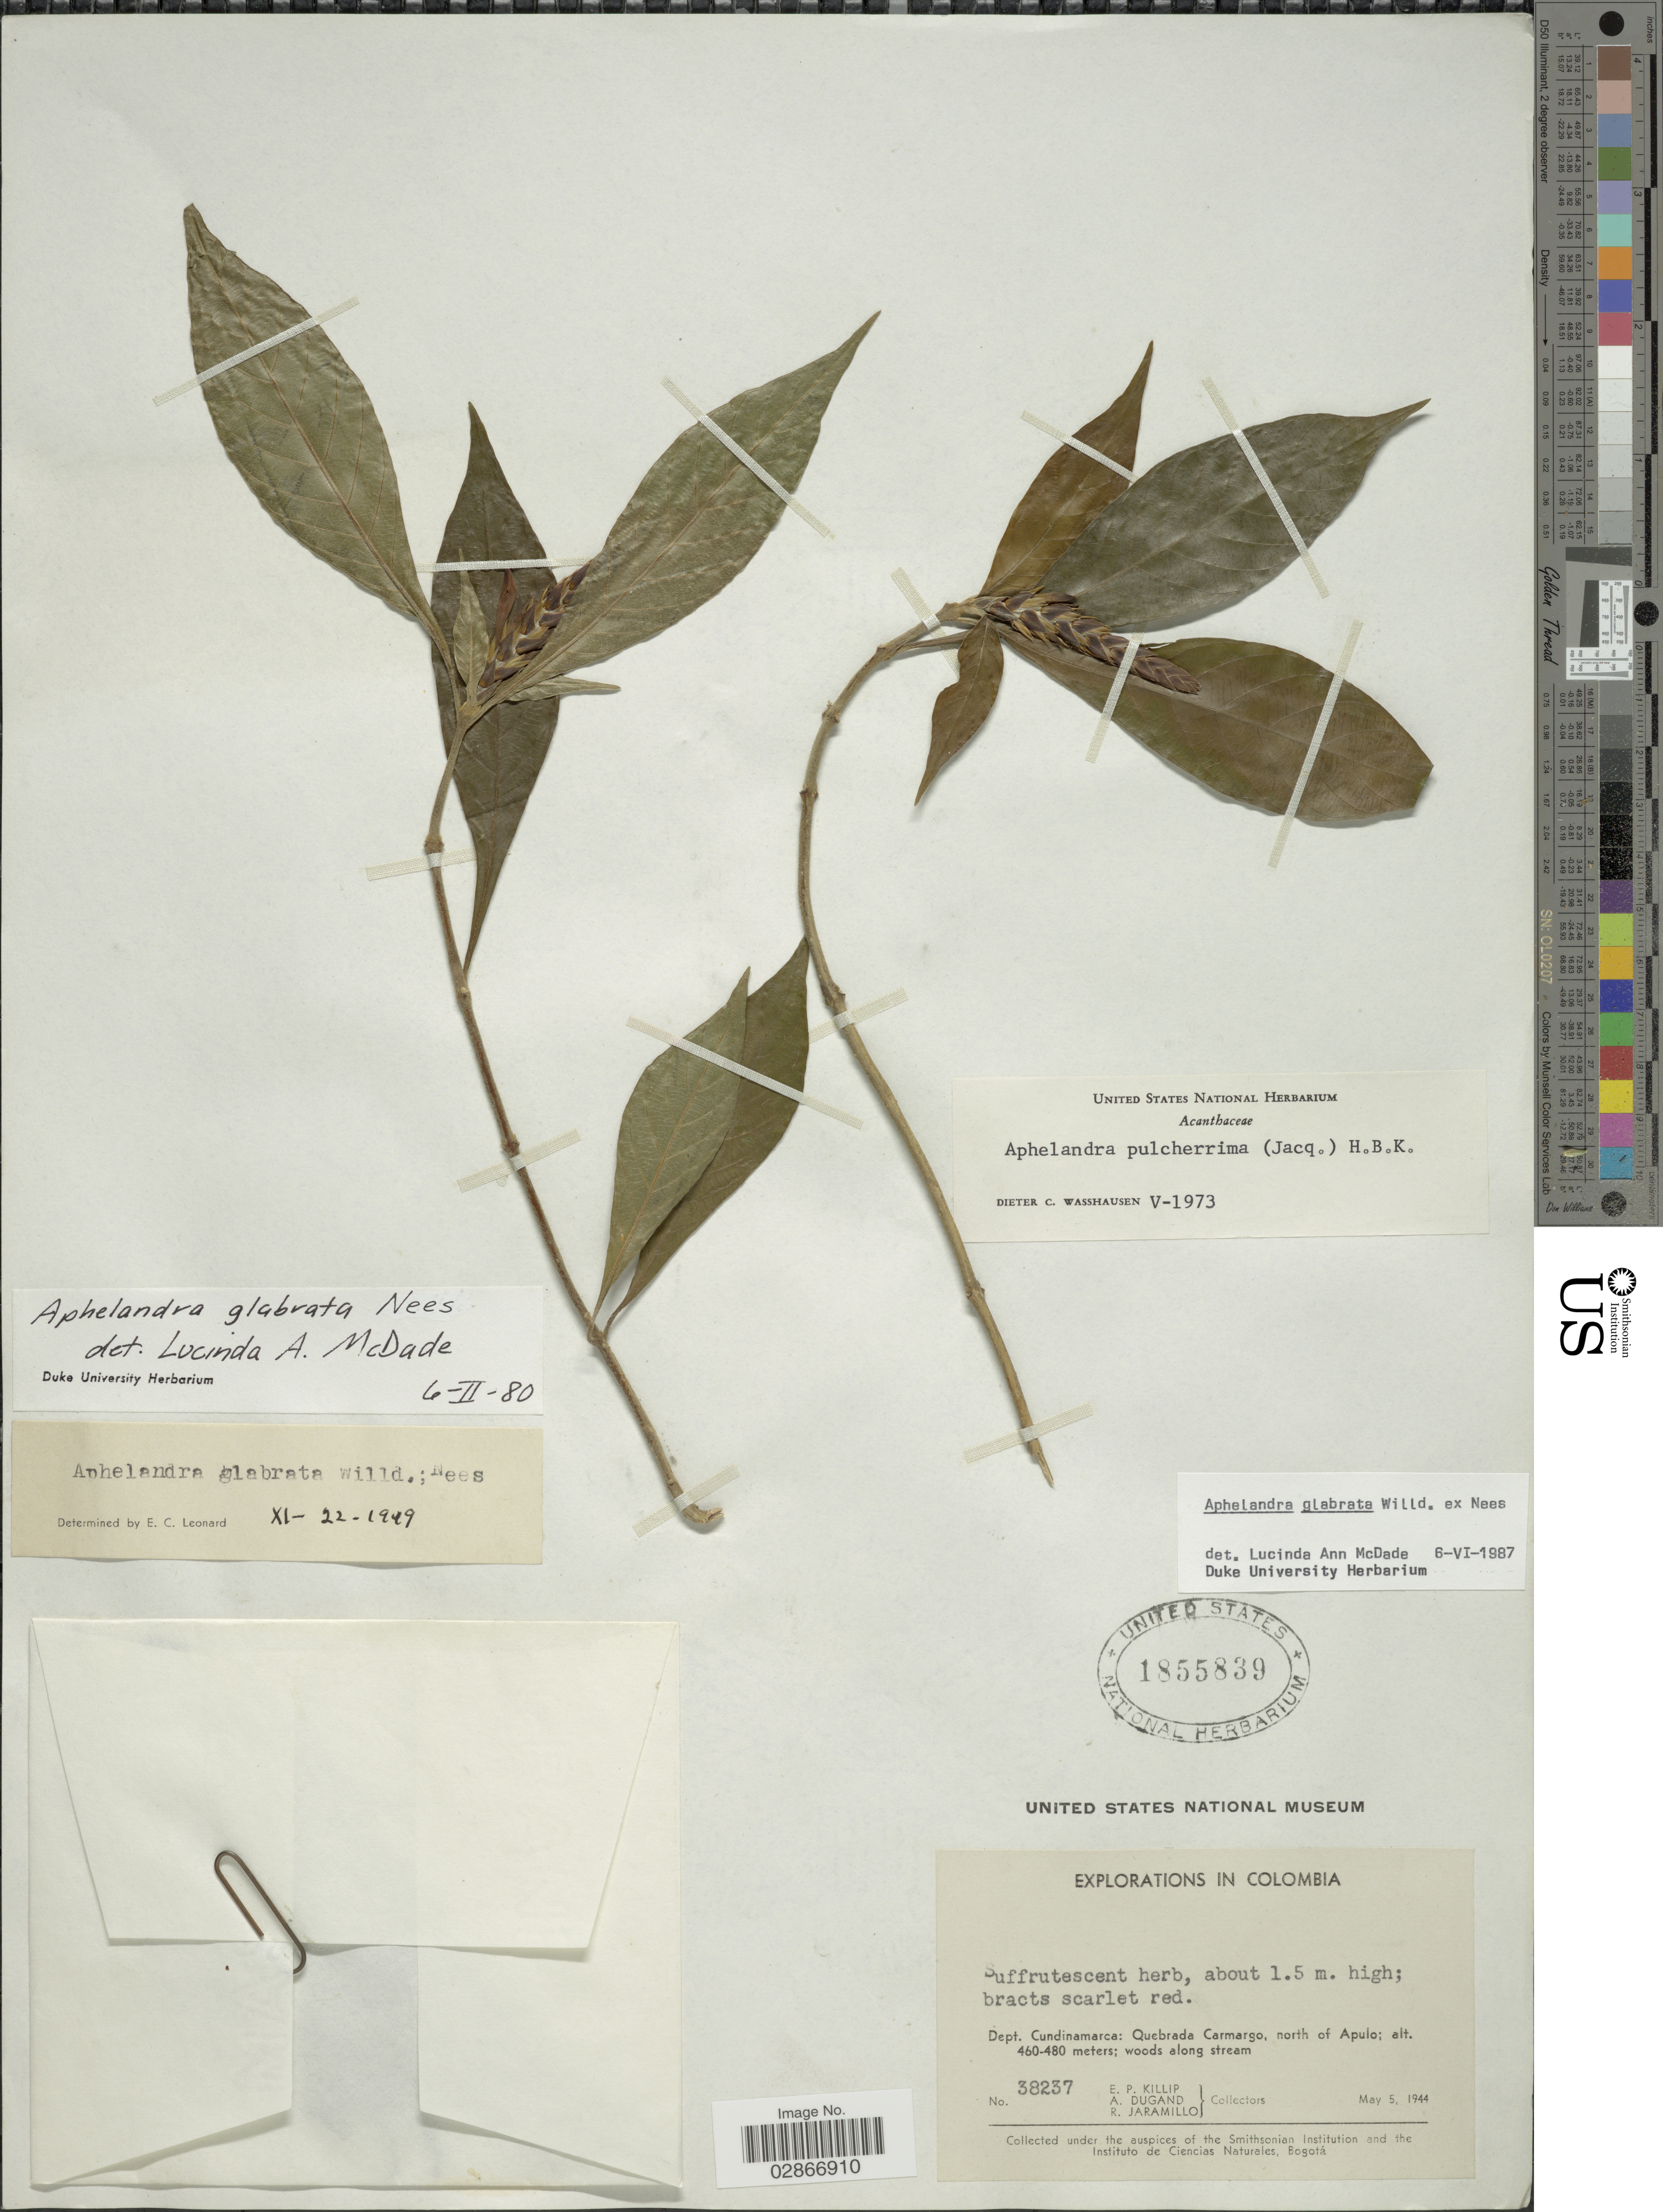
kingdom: Plantae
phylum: Tracheophyta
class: Magnoliopsida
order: Lamiales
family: Acanthaceae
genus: Aphelandra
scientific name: Aphelandra glabrata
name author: Willd. ex Nees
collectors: E. P. Killip, A. Dugand & R. Jaramillo M.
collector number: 38237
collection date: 1944-05-05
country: Colombia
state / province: Cundinamarca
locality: Dept. Cundinamarca: Quebrada Carmargo, north of Apulo.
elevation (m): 460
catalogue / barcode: US 1855839